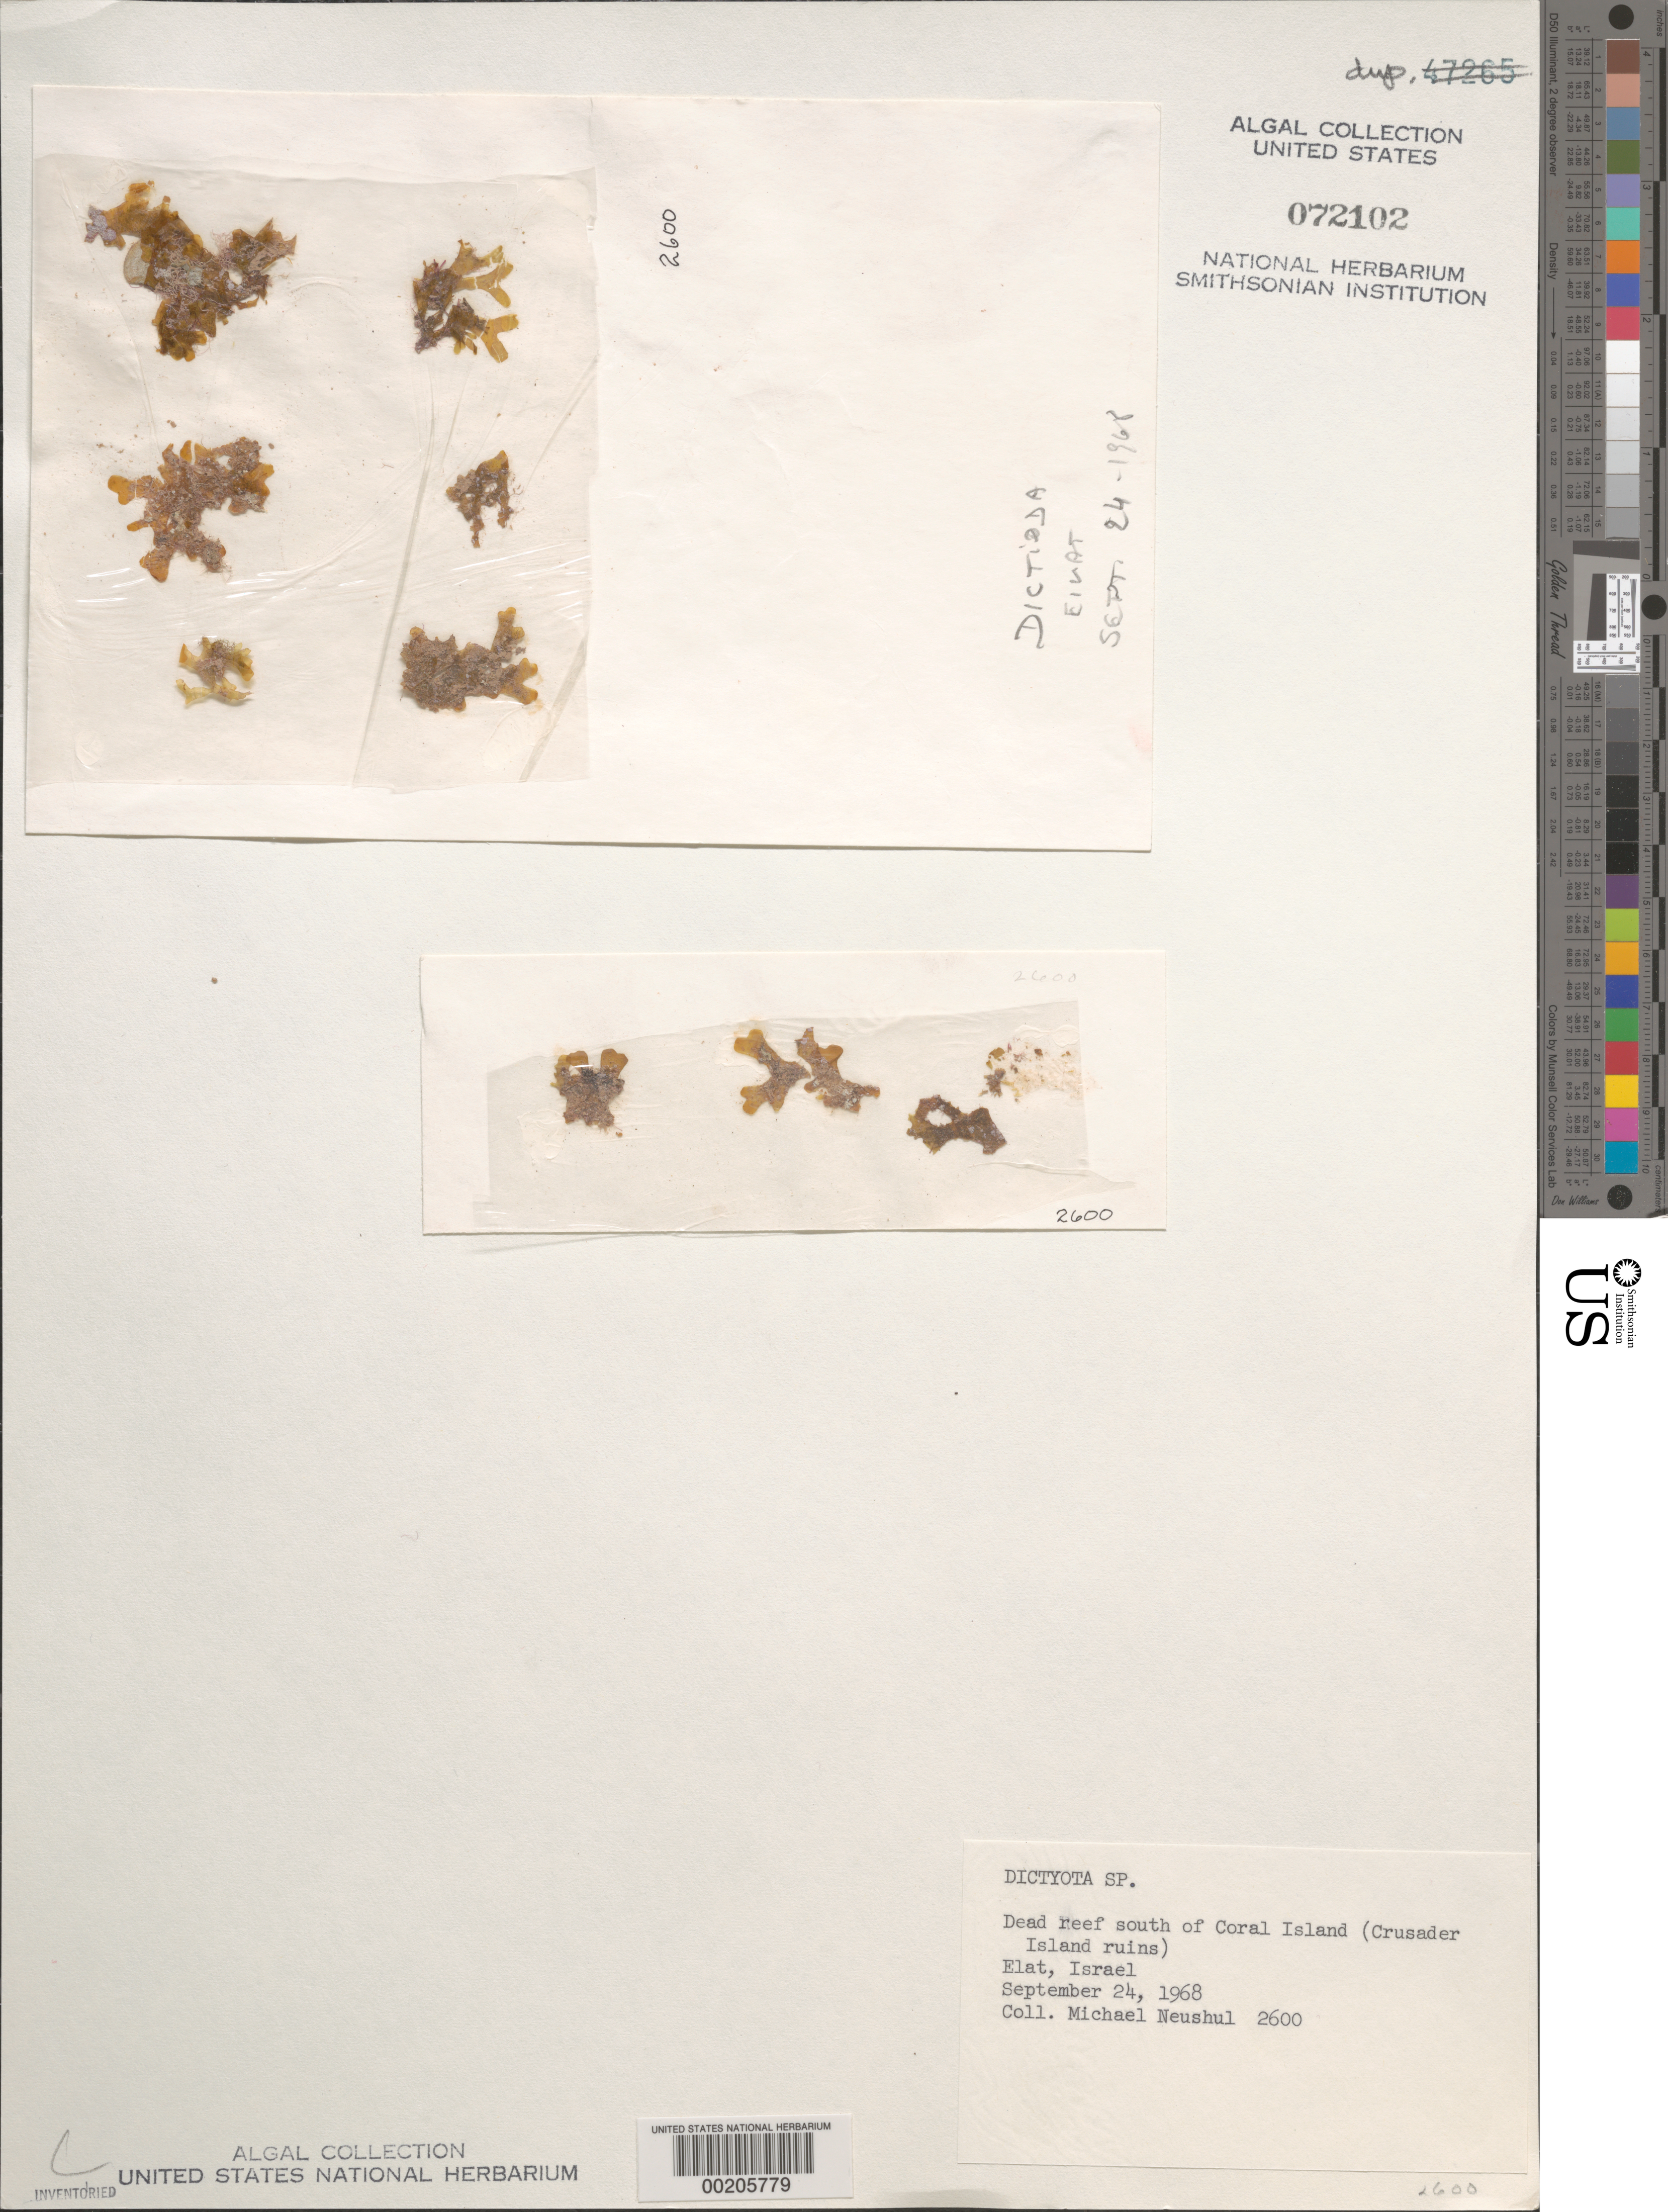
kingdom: Chromista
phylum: Ochrophyta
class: Phaeophyceae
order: Dictyotales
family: Dictyotaceae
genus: Dictyota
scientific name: Dictyota sp.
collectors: M. Neushul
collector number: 2600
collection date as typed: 24 Sep 1968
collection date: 1968-09-24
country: Israel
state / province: Southern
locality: Elat, south of Coral Island (Crusader Island ruins)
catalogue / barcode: US 72102